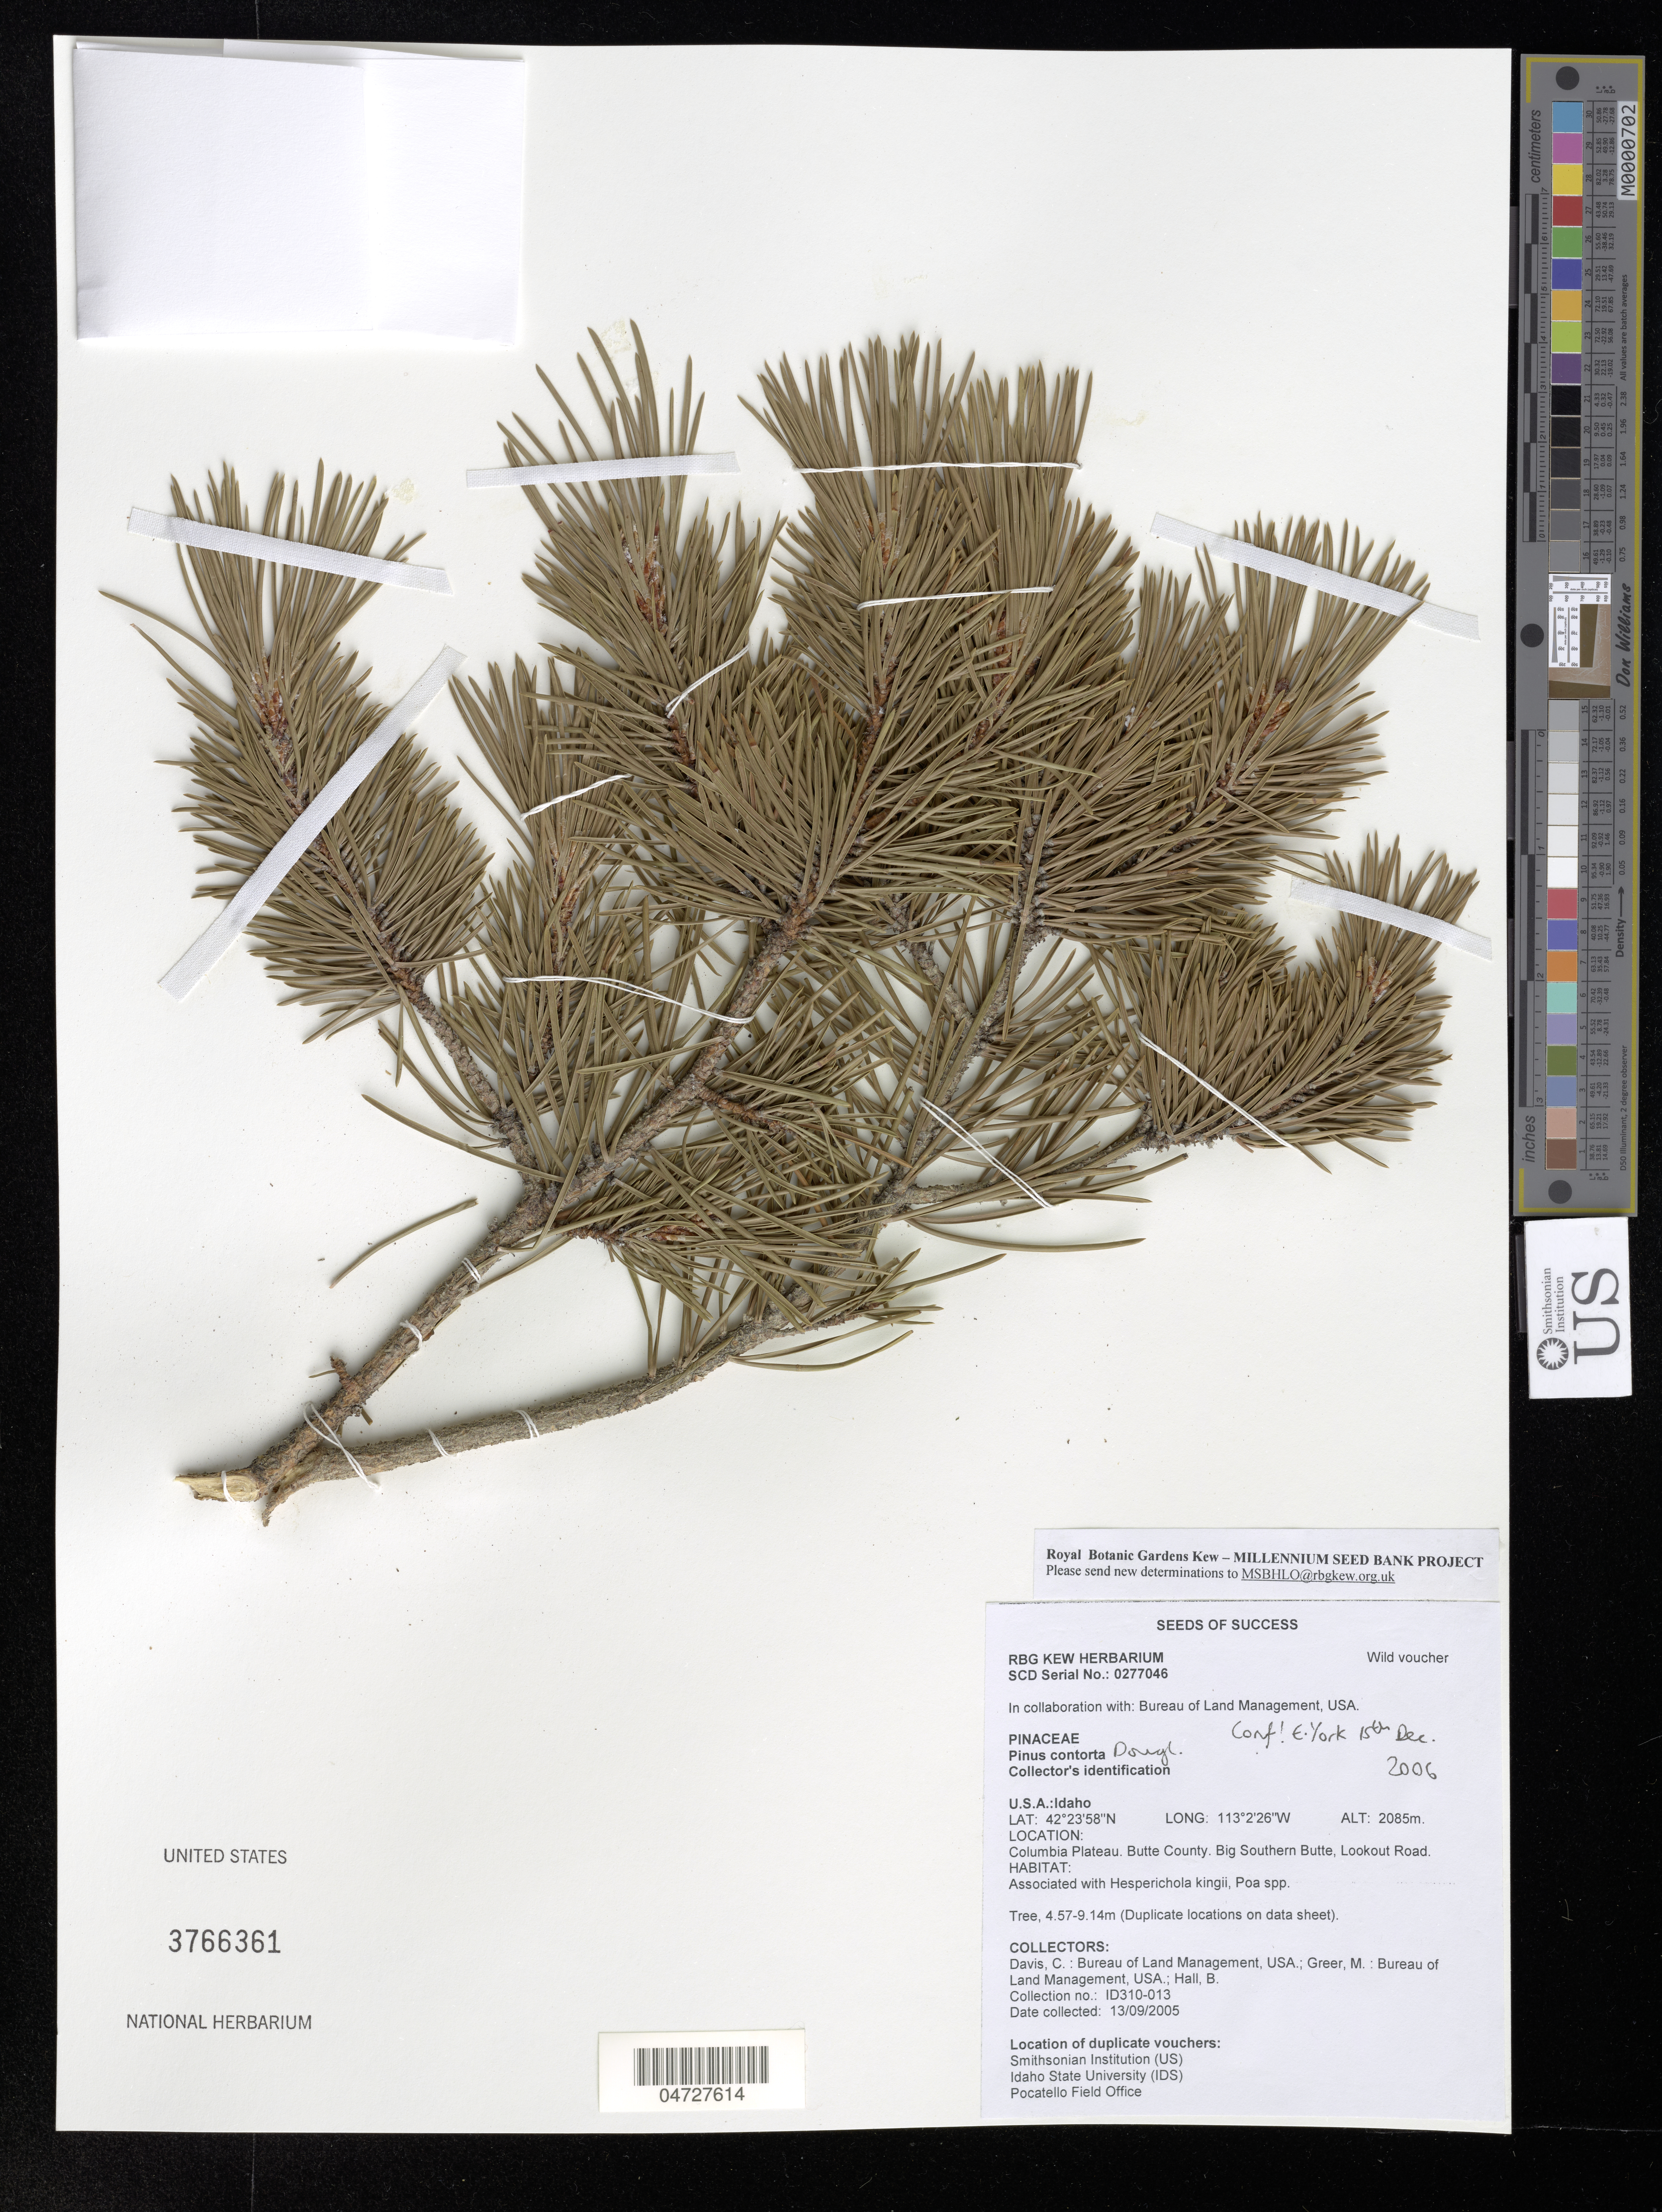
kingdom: Plantae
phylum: Tracheophyta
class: Pinopsida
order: Pinales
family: Pinaceae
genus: Pinus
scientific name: Pinus contorta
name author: Douglas ex Loudon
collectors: C. Davis, M. Greer & B. Hall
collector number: ID310-013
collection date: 2005-09-13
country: United States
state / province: Idaho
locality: Columbia Plateau. Butte County. Big Southern Butte, Lookout Road.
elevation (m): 2085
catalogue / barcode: US 3766361